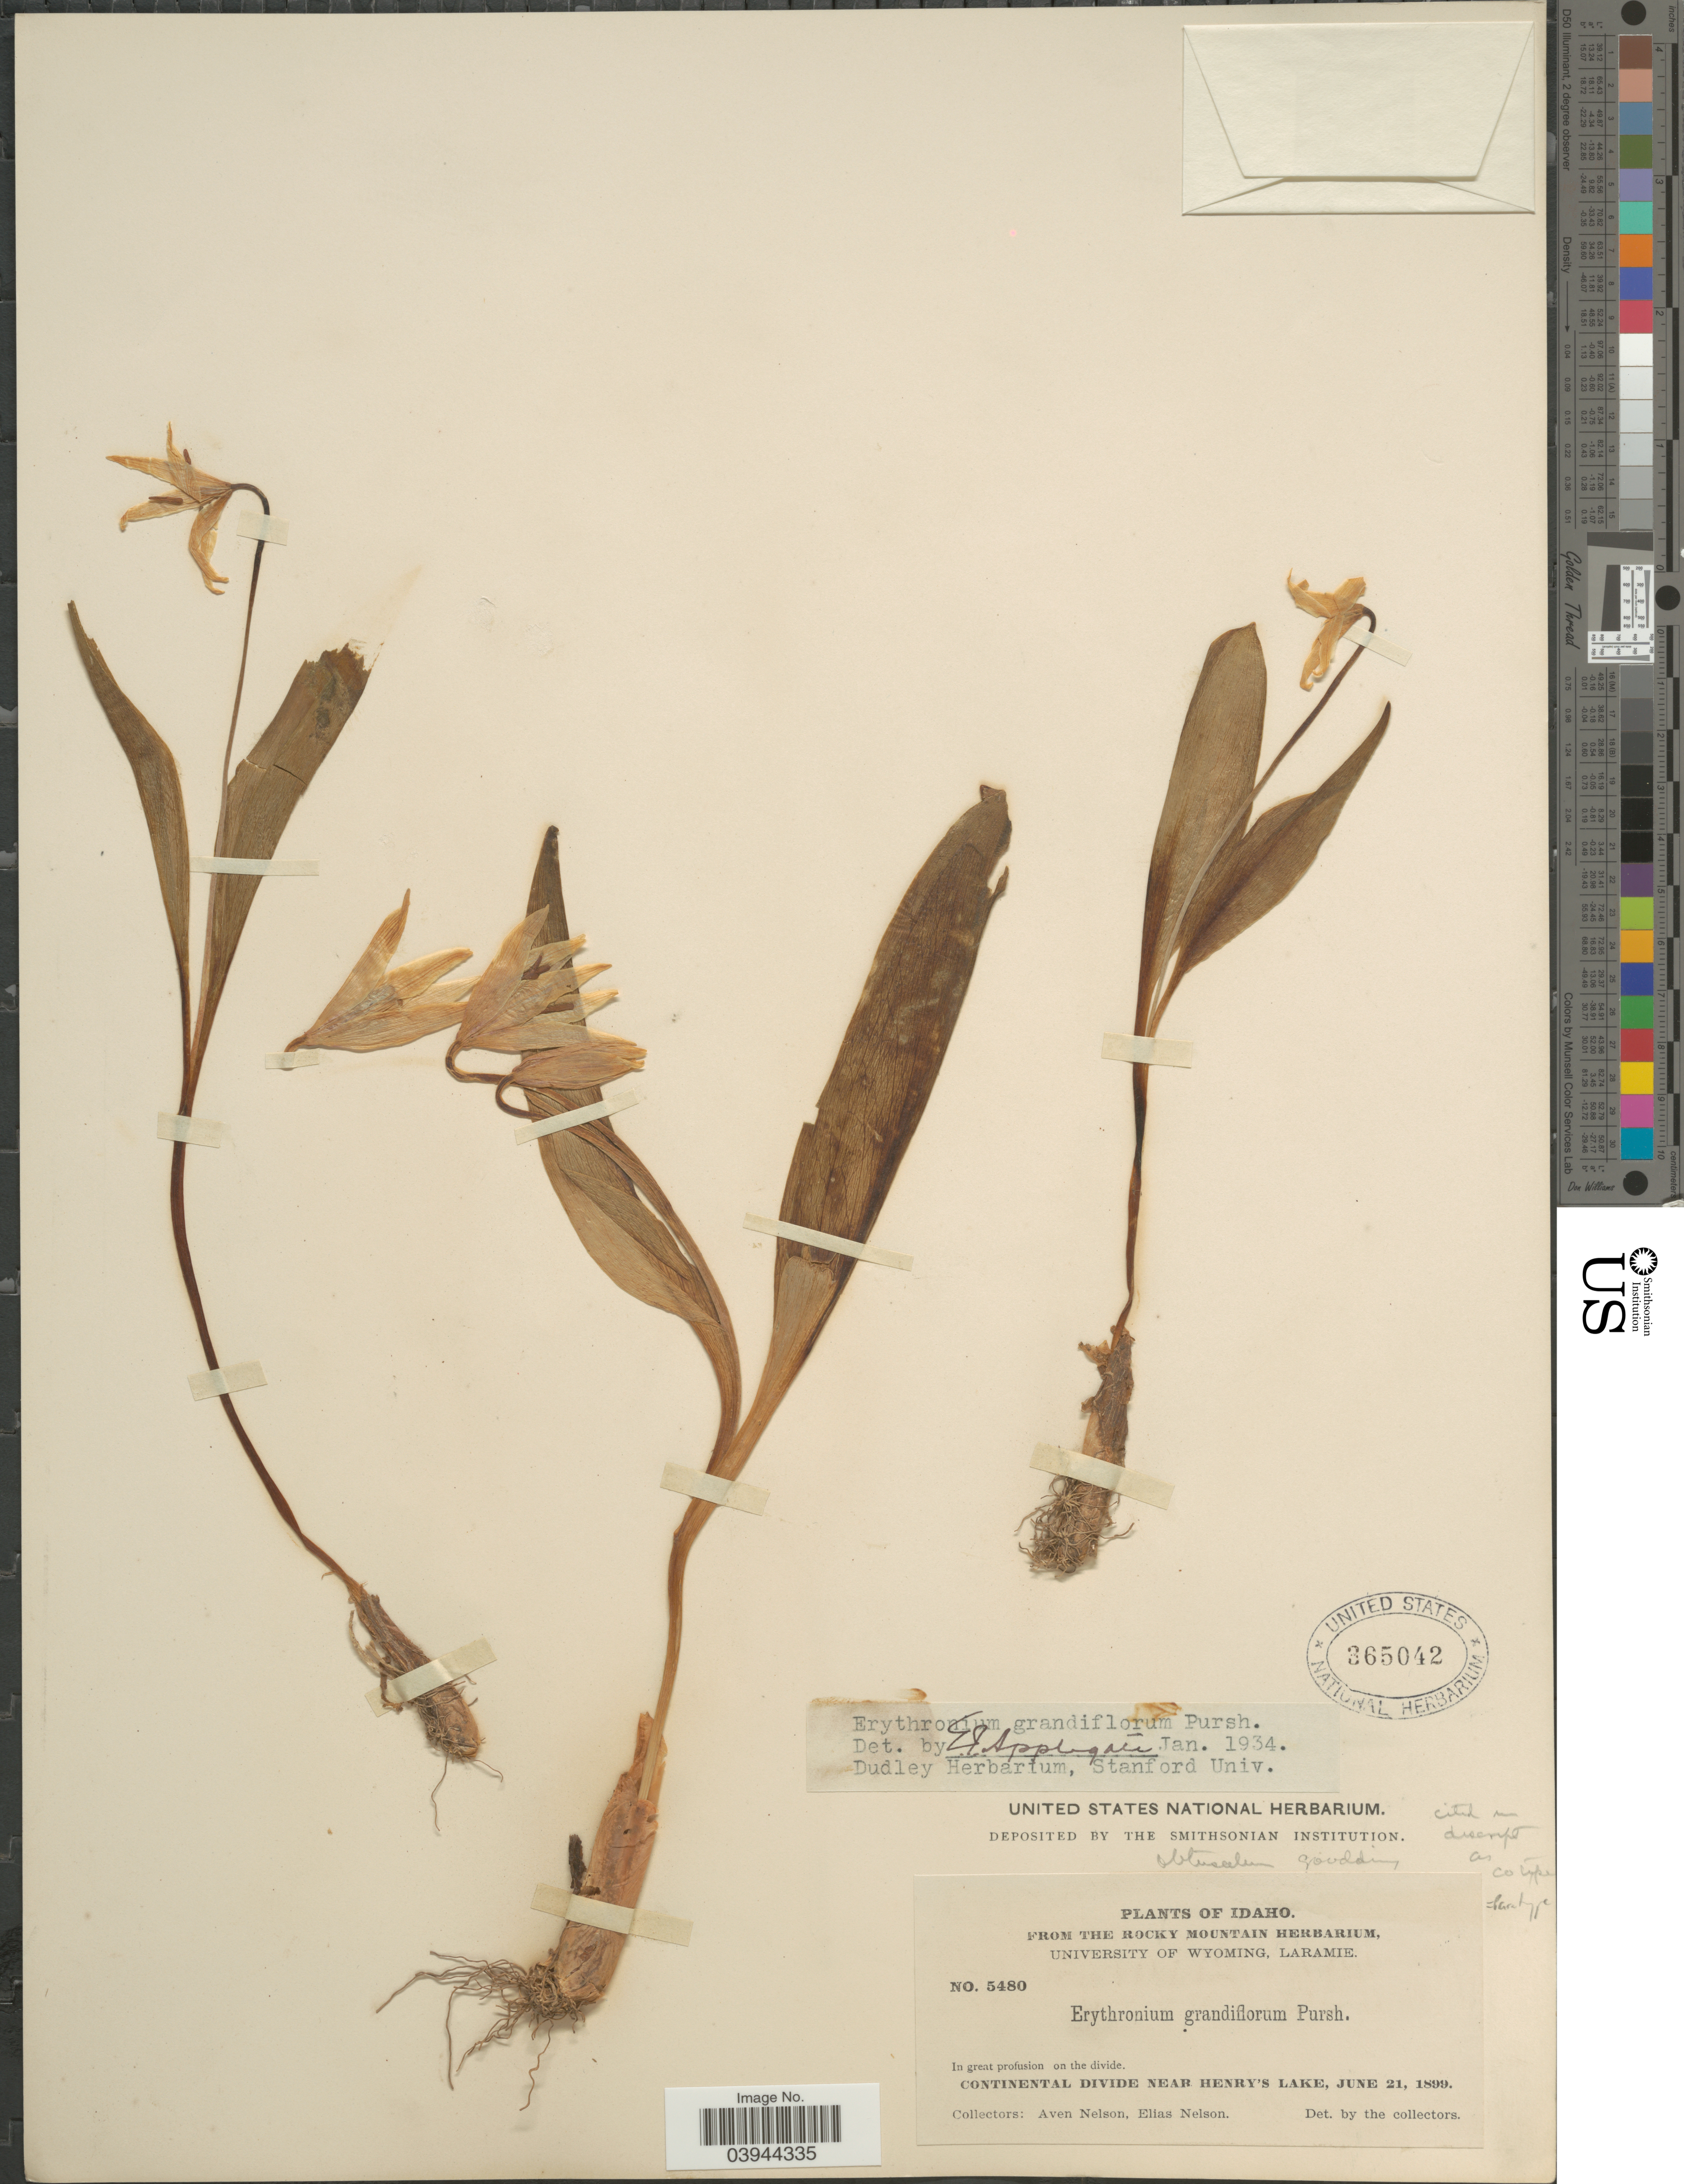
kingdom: Plantae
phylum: Tracheophyta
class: Liliopsida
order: Liliales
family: Liliaceae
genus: Erythronium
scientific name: Erythronium grandiflorum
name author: Pursh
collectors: A. Nelson & E. Nelson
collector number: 5480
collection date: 1899-06-21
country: United States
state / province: Idaho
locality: Continental Divide near Henry's Lake.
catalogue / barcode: US 365042